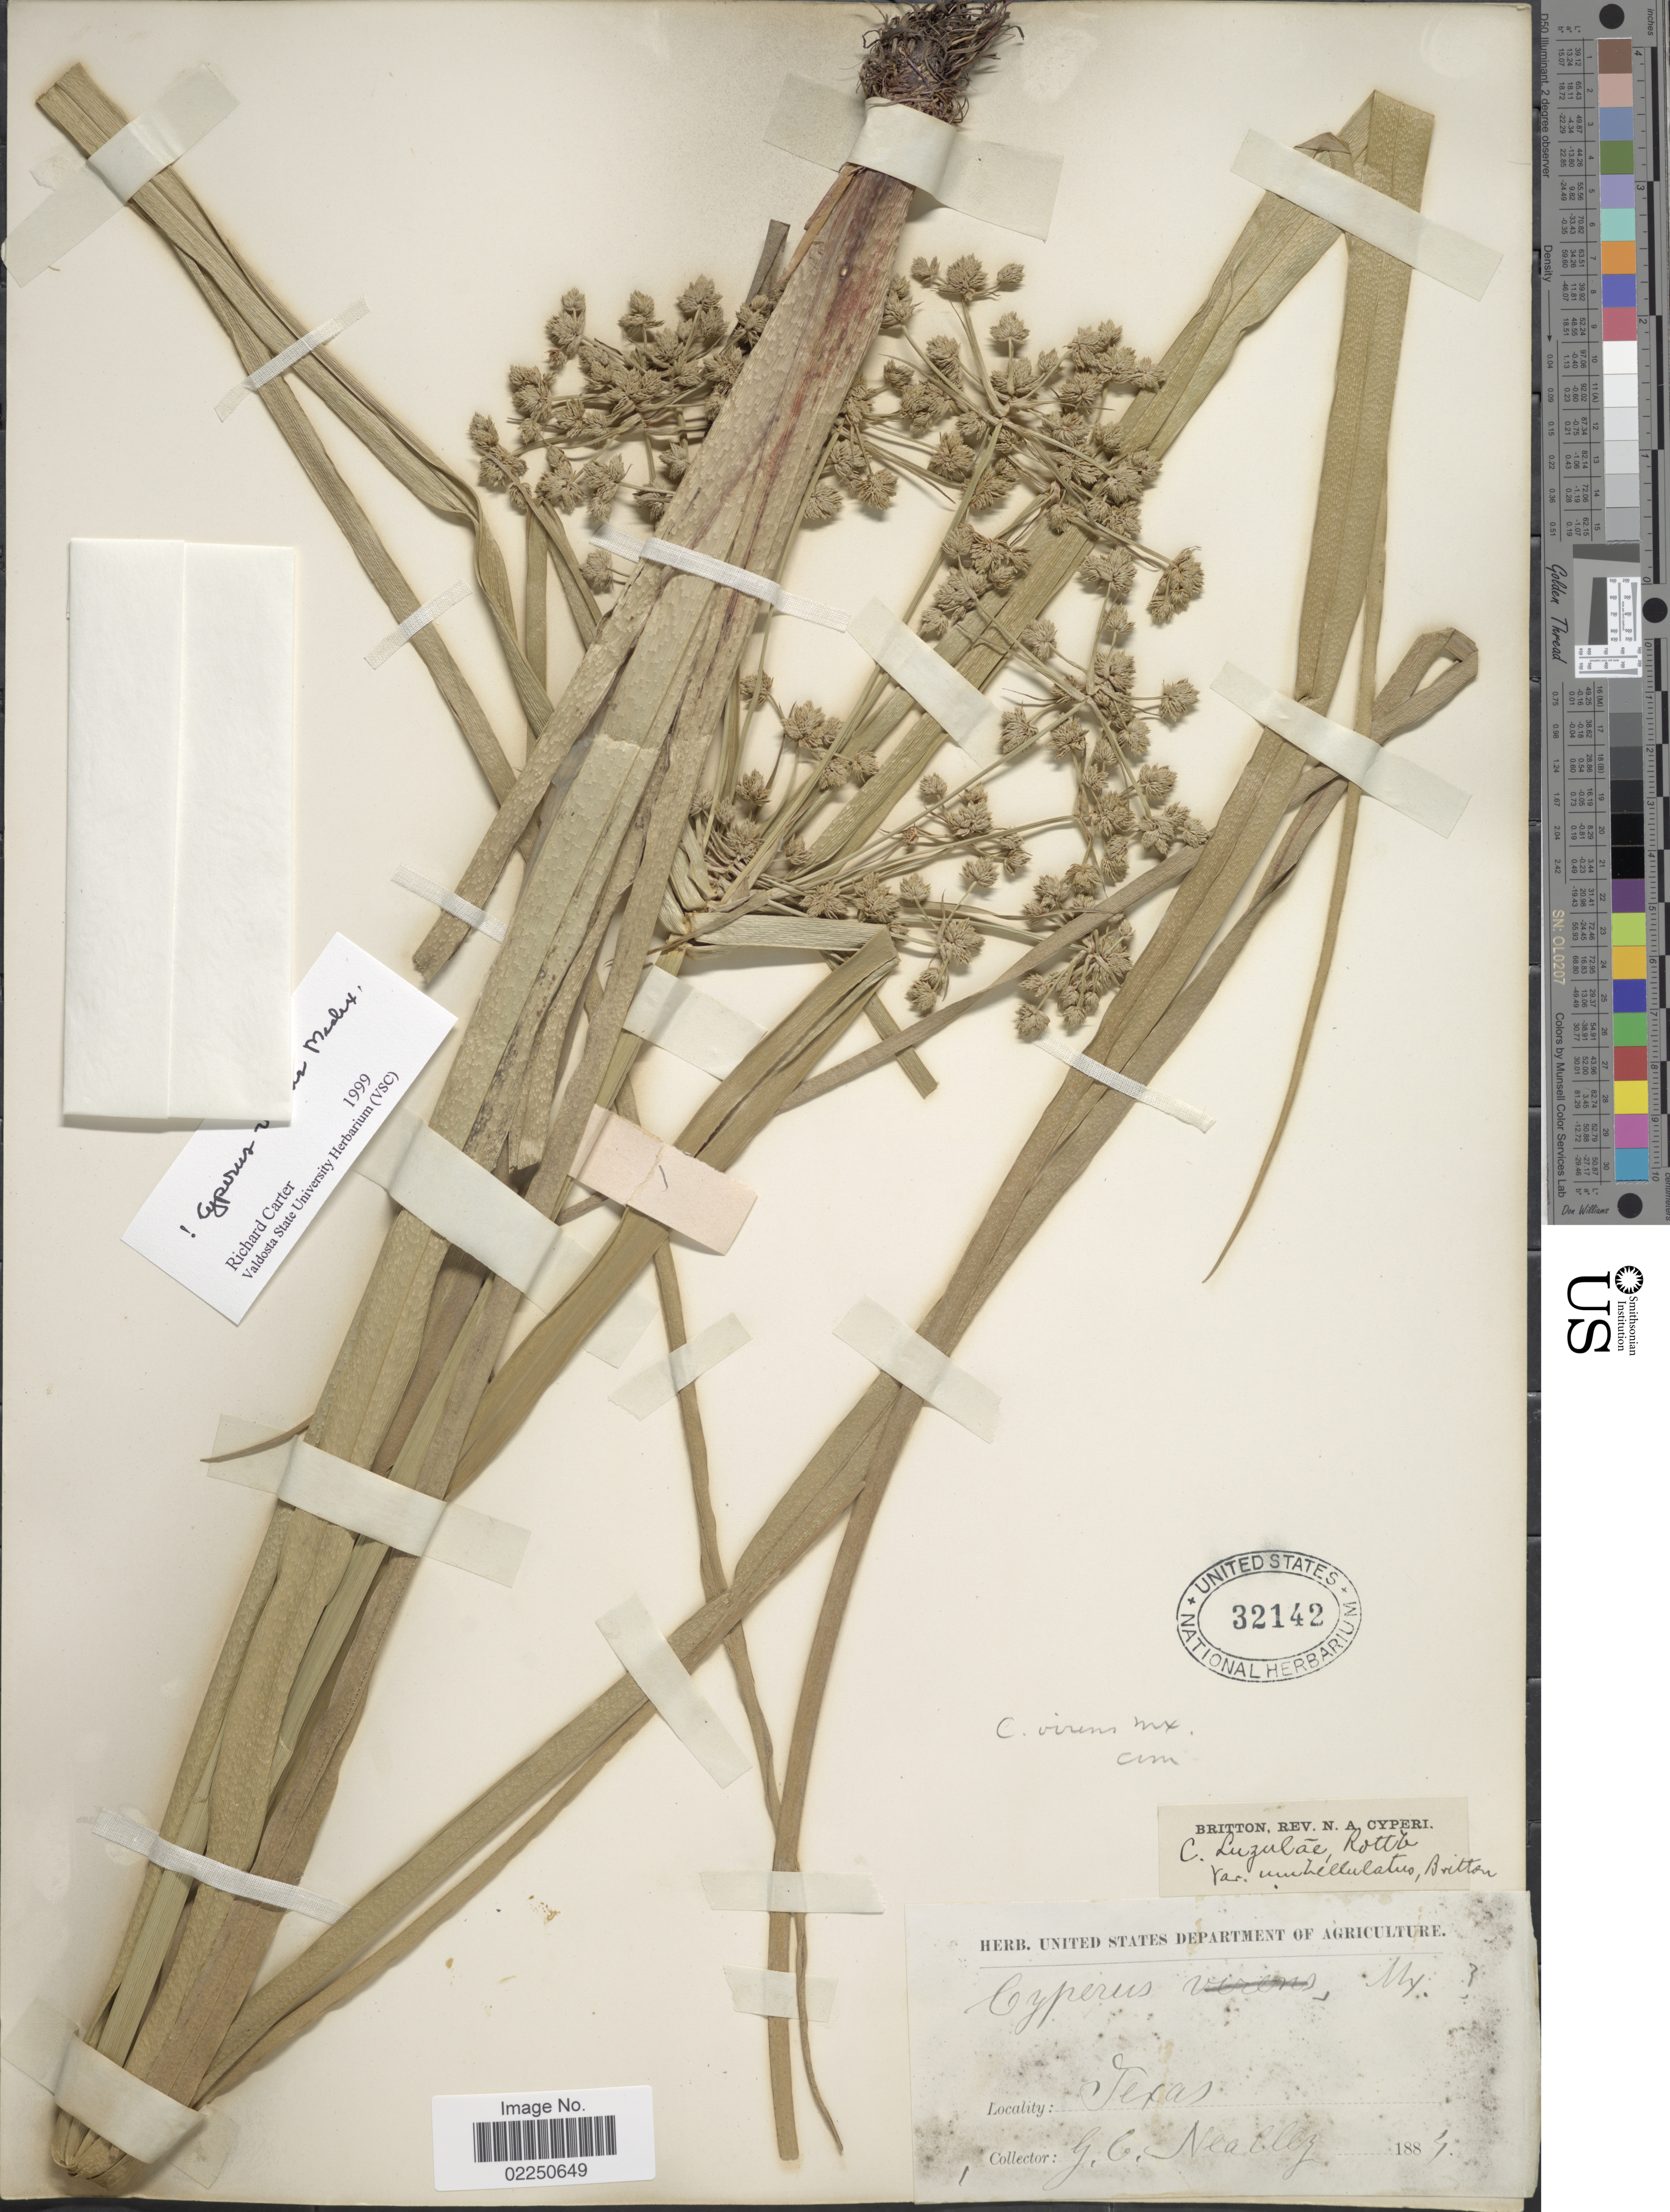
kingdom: Plantae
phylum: Tracheophyta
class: Liliopsida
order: Poales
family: Cyperaceae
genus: Cyperus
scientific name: Cyperus virens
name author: Michx.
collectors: G. Neally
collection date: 1884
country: United States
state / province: Texas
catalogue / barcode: US 32142